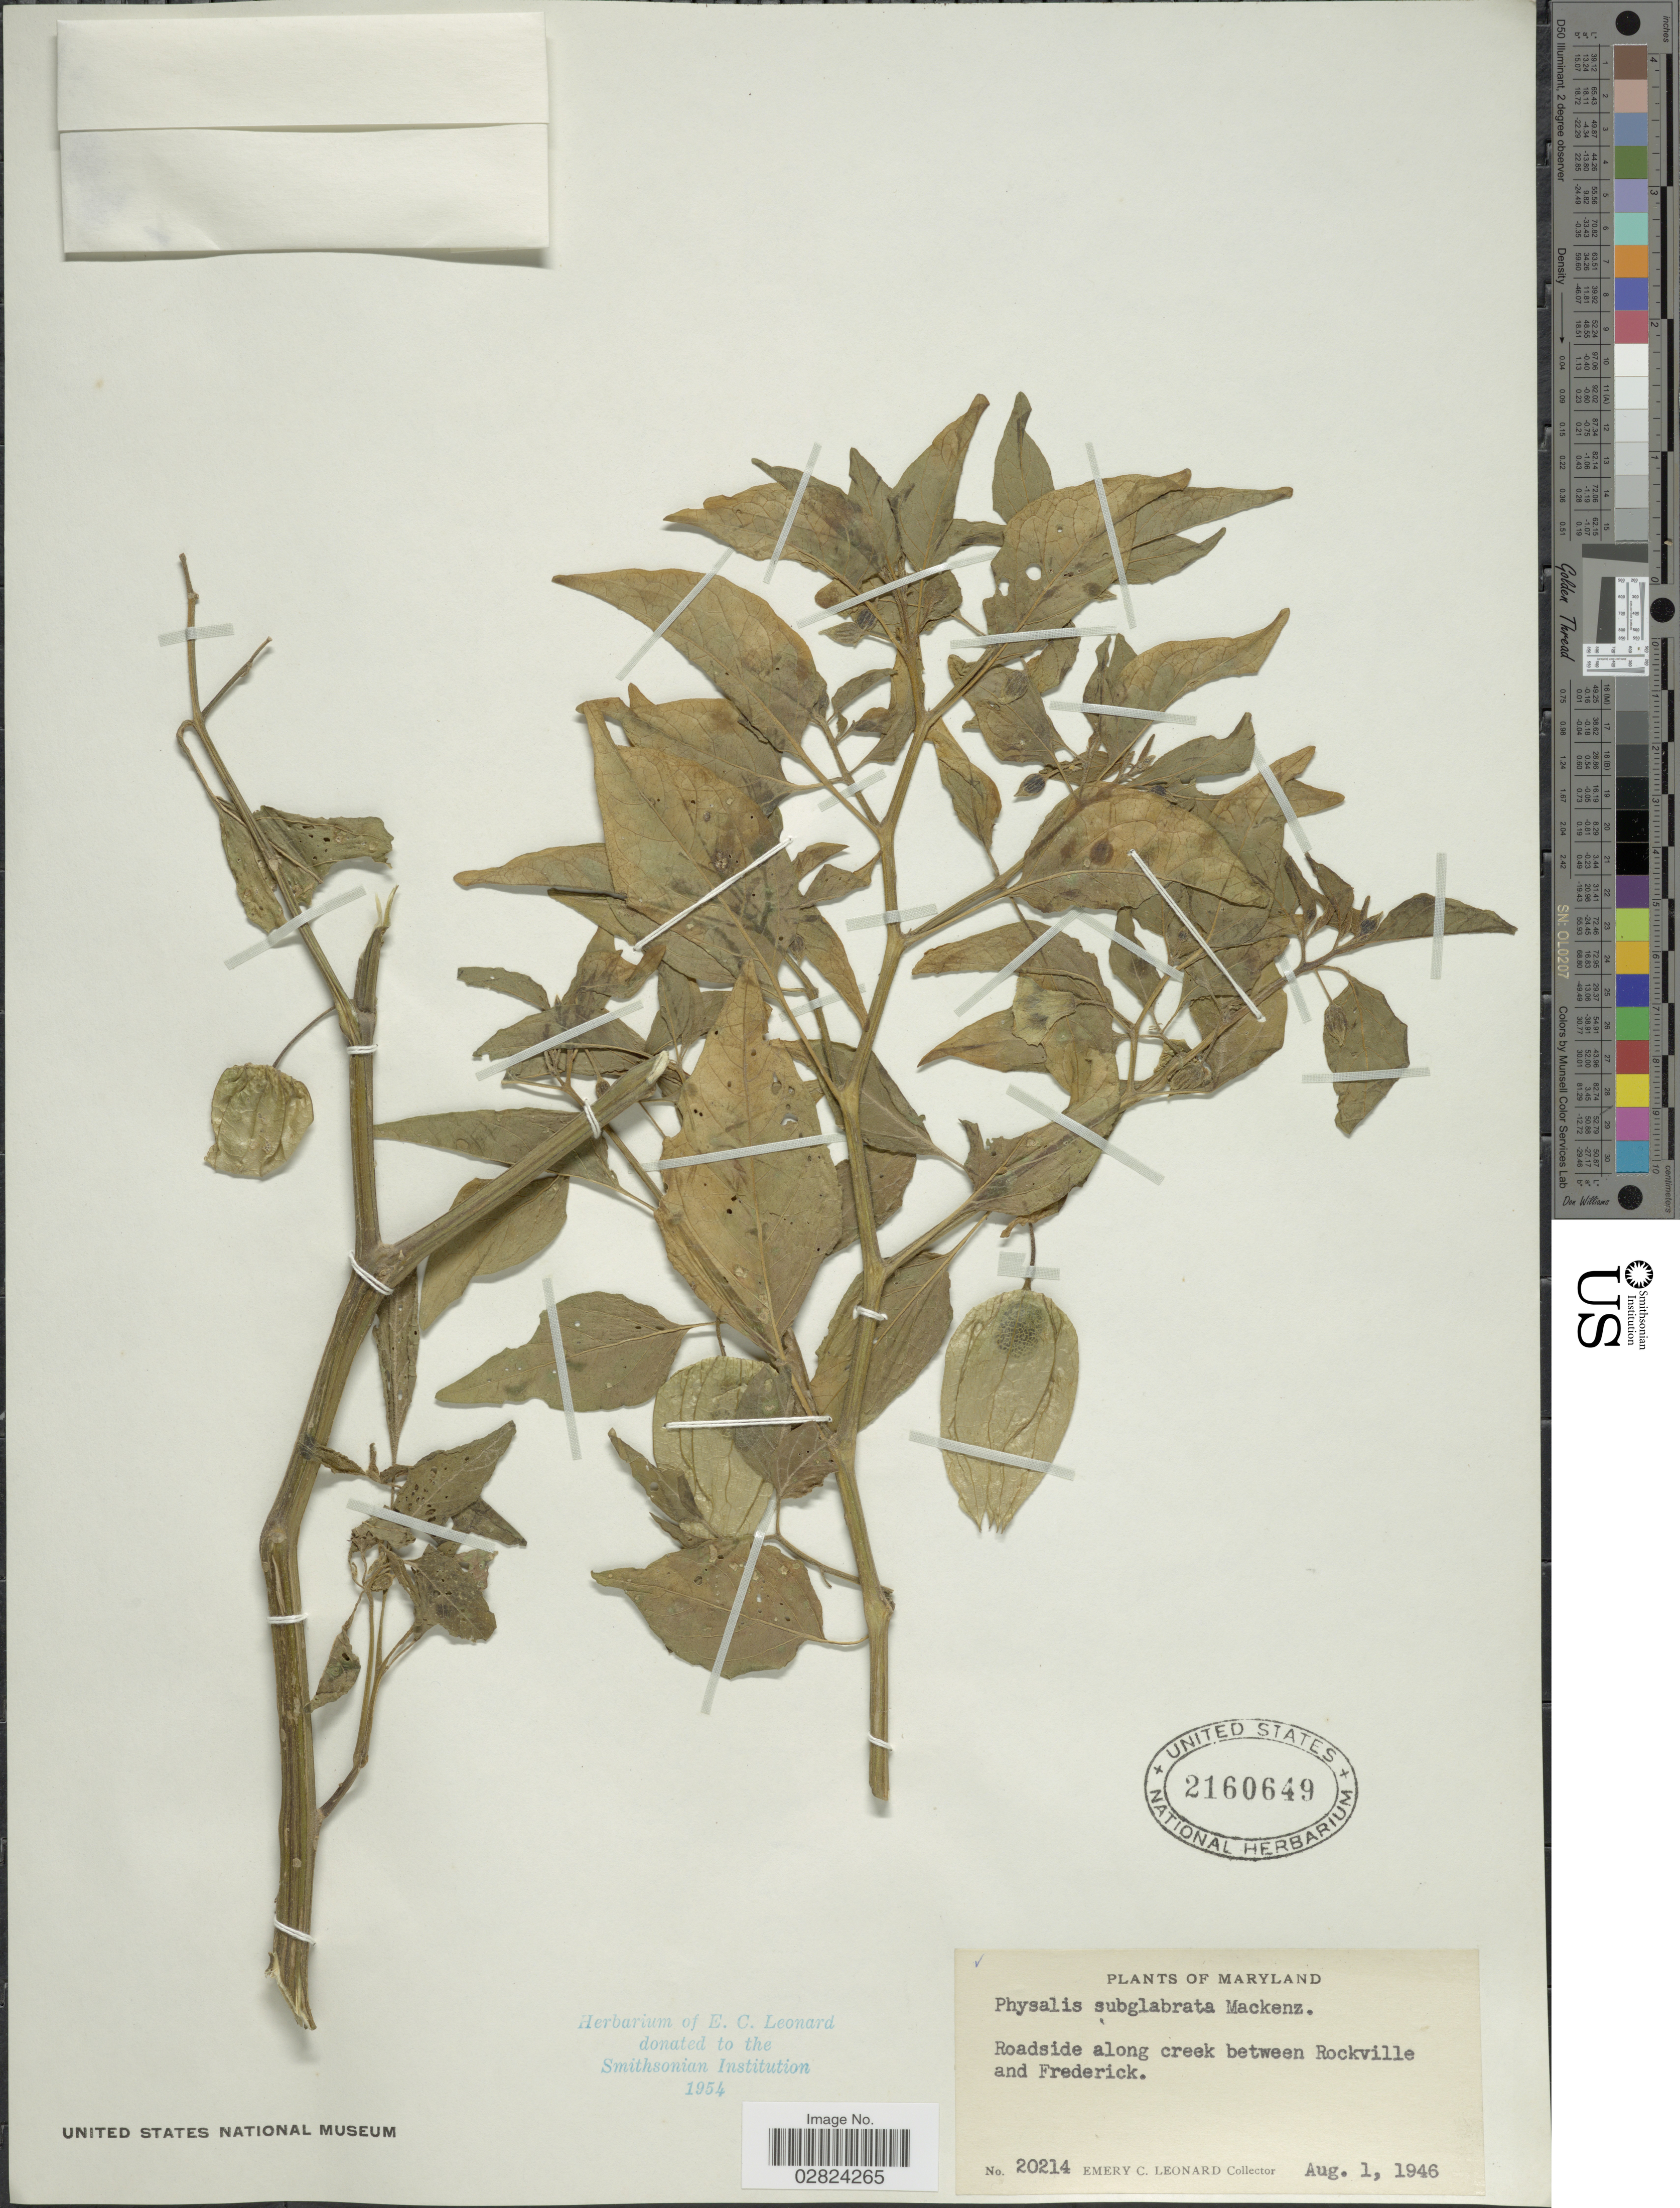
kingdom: Plantae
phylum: Tracheophyta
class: Magnoliopsida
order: Solanales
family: Solanaceae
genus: Physalis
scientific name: Physalis subglabrata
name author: Mack. & Bush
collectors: E. C. Leonard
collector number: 20214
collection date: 1946-08-01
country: United States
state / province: Maryland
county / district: Frederick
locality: Roadside along creek between Rockville and Frederick.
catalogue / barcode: US 2160649